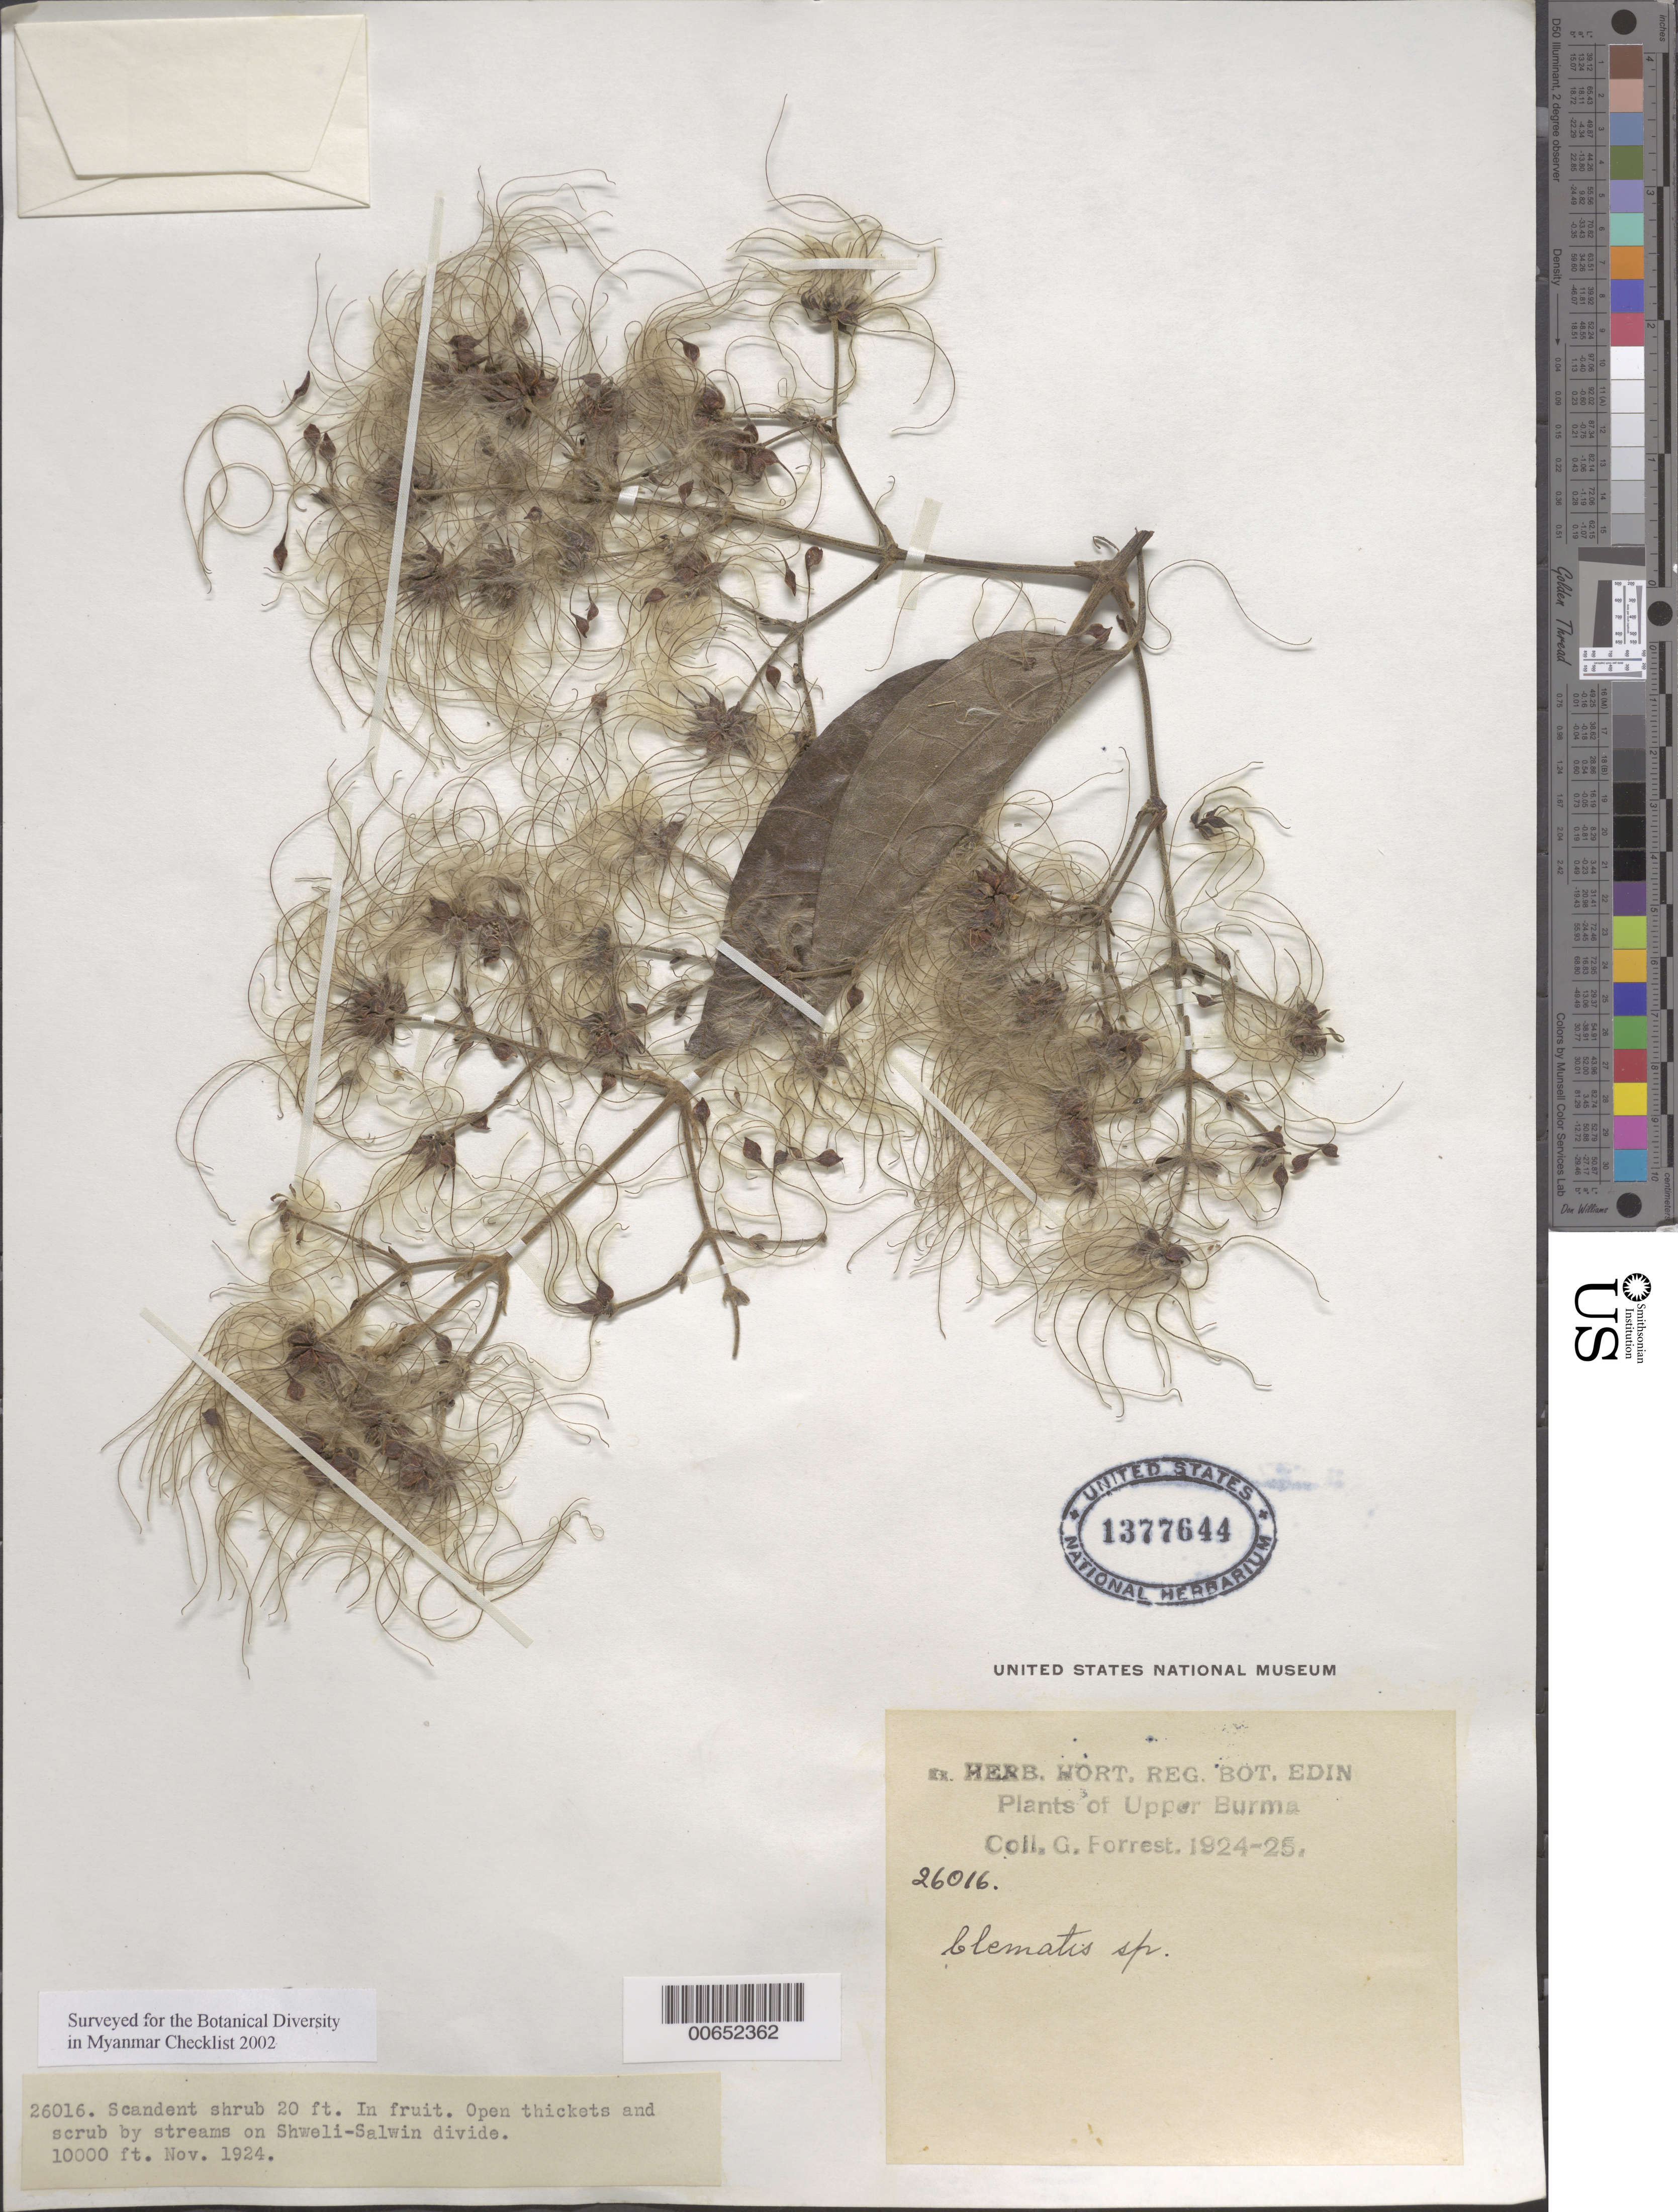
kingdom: Plantae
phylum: Tracheophyta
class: Magnoliopsida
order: Ranunculales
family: Ranunculaceae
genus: Clematis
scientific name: Clematis sp.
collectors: G. Forrest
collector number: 26016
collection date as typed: Nov 1924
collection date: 1924-11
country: Myanmar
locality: Upper Burma, on Shweli-Salwin Divide.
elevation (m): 3048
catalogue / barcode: US 1377644